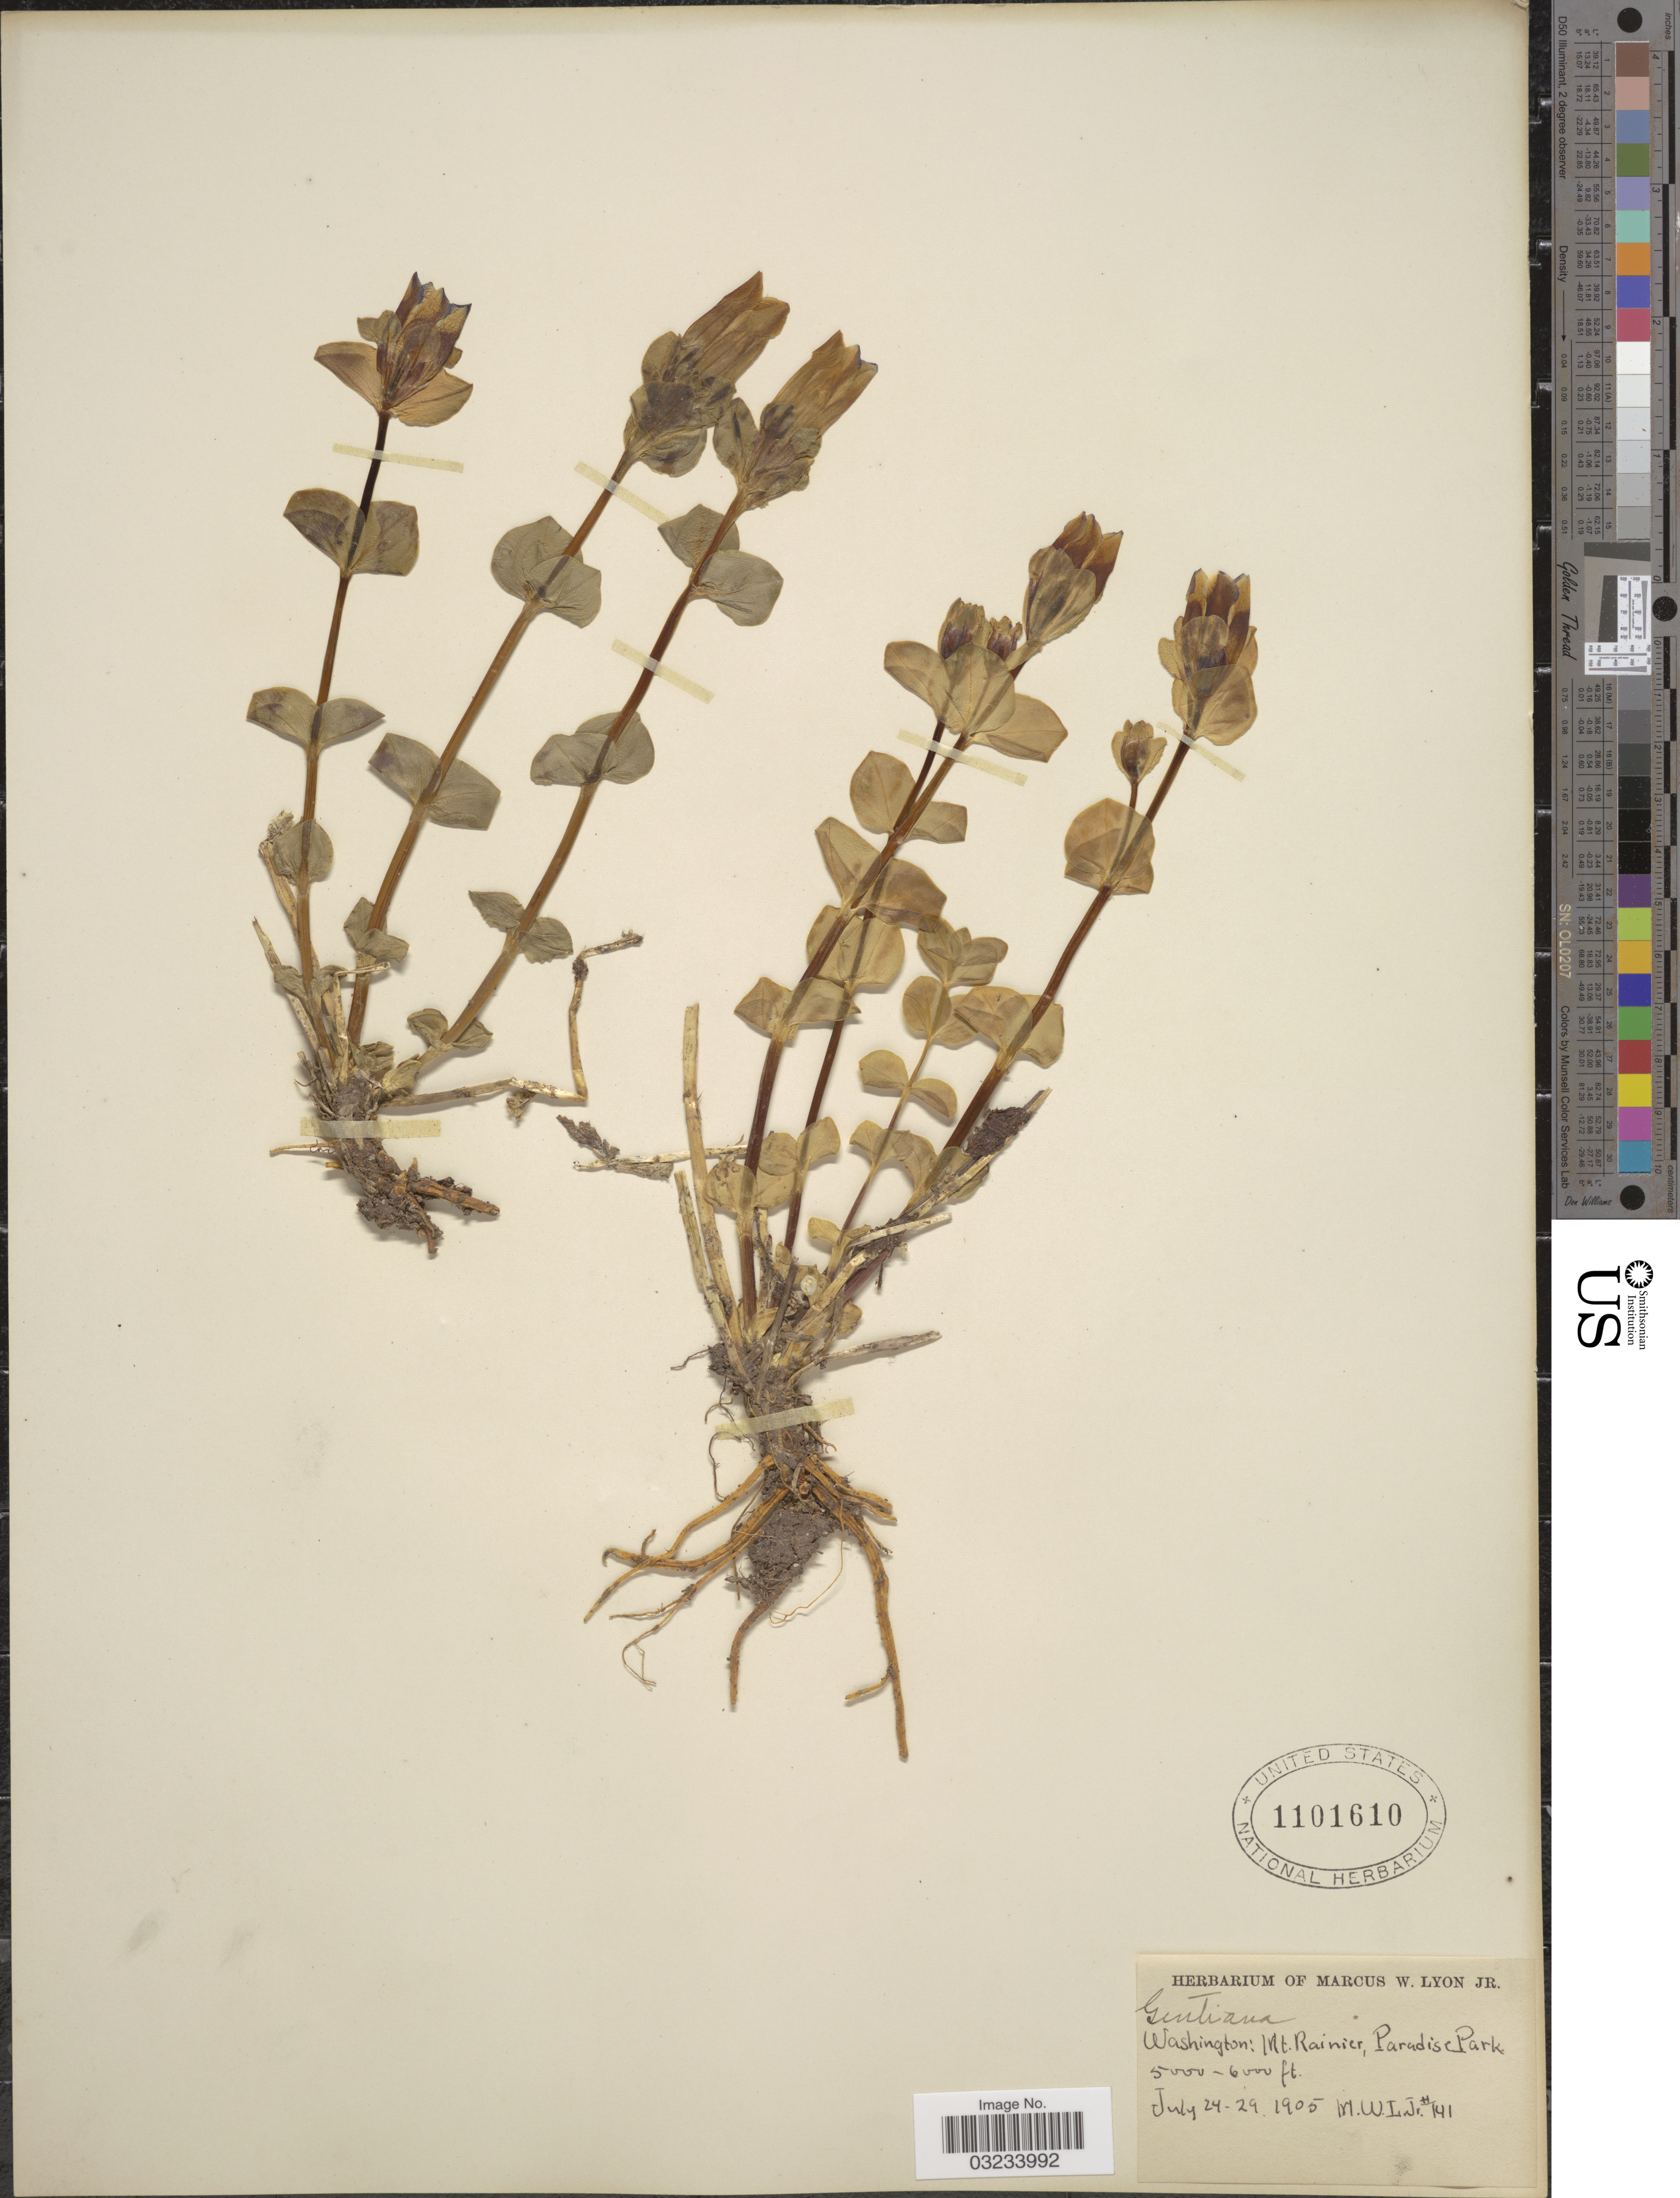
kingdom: Plantae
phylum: Tracheophyta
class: Magnoliopsida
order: Gentianales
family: Gentianaceae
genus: Gentiana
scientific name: Gentiana calycosa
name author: Griseb.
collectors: M. W. Lyon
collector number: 141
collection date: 1905-07-24/1905-07-29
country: United States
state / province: Washington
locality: Mt. Rainier, Paradise Park.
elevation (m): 1524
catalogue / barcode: US 1101610